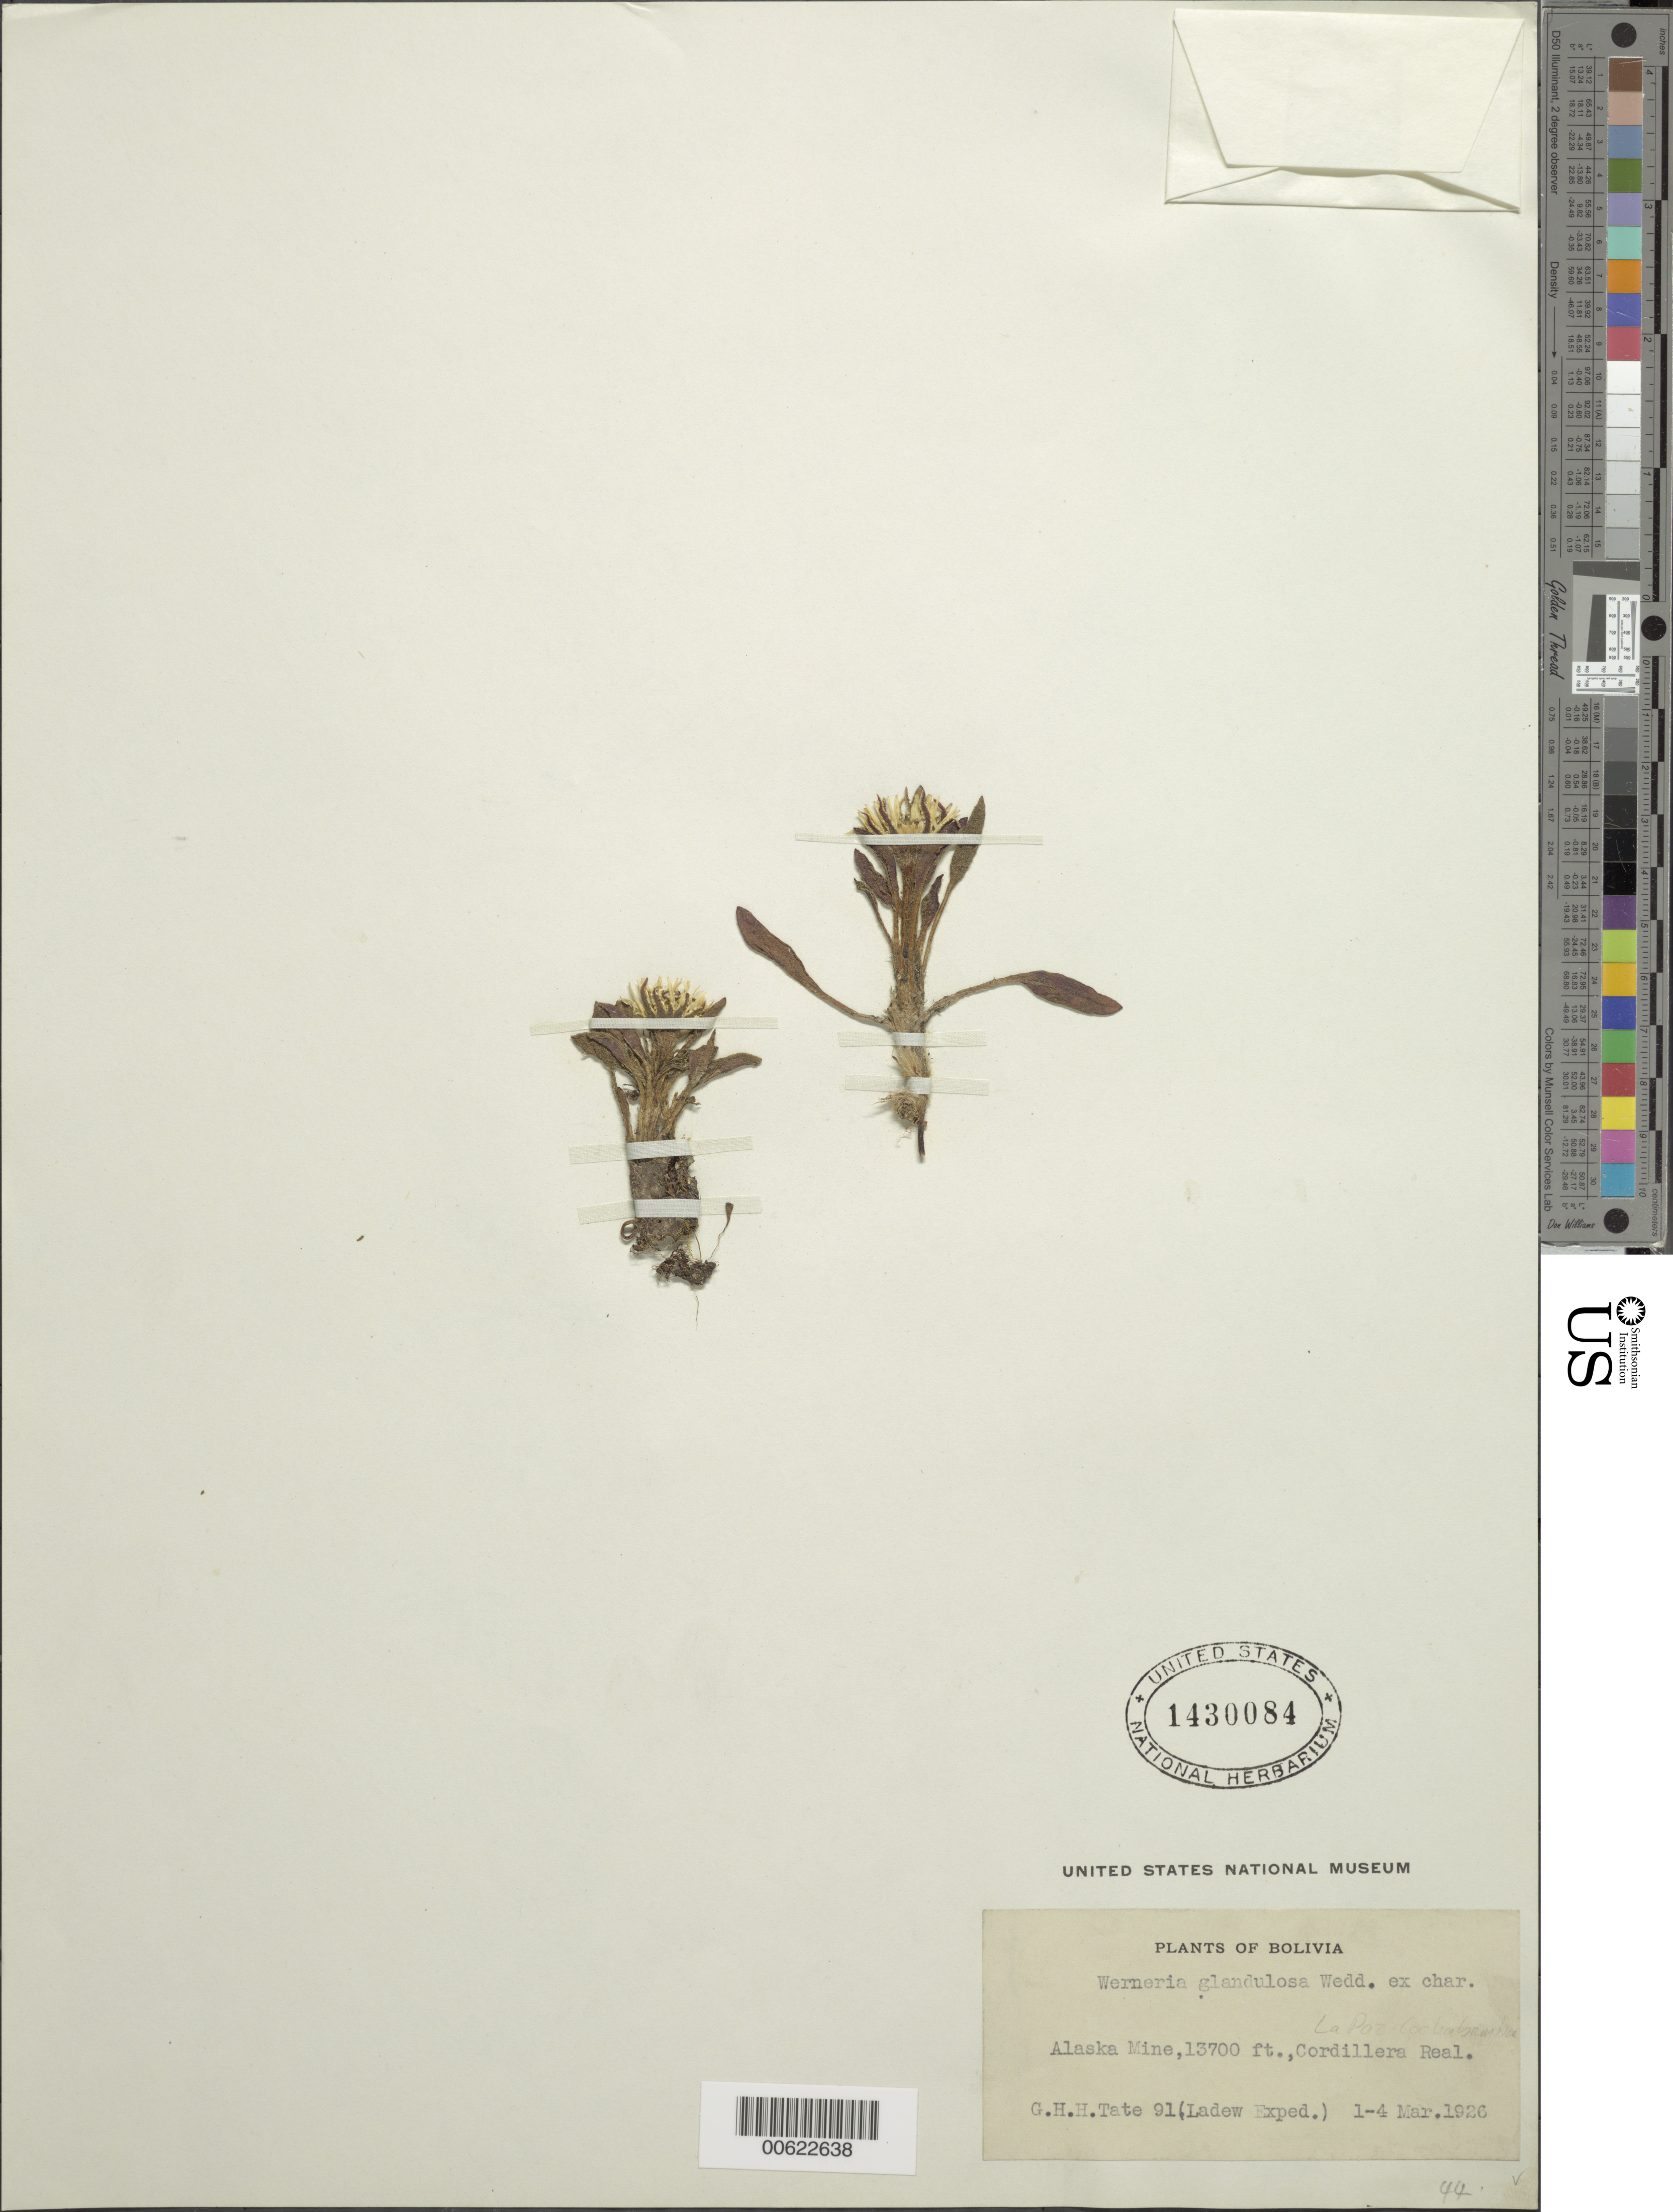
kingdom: Plantae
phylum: Tracheophyta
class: Magnoliopsida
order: Asterales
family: Asteraceae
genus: Werneria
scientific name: Werneria glandulosa Wedd.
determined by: Calvo, Joel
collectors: G. H. H.Tate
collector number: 90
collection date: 1926-03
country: Bolivia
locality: Alaska Mine, 3 mi. North of Pongo, Unduavi Valley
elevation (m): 4176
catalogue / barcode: US 1430084